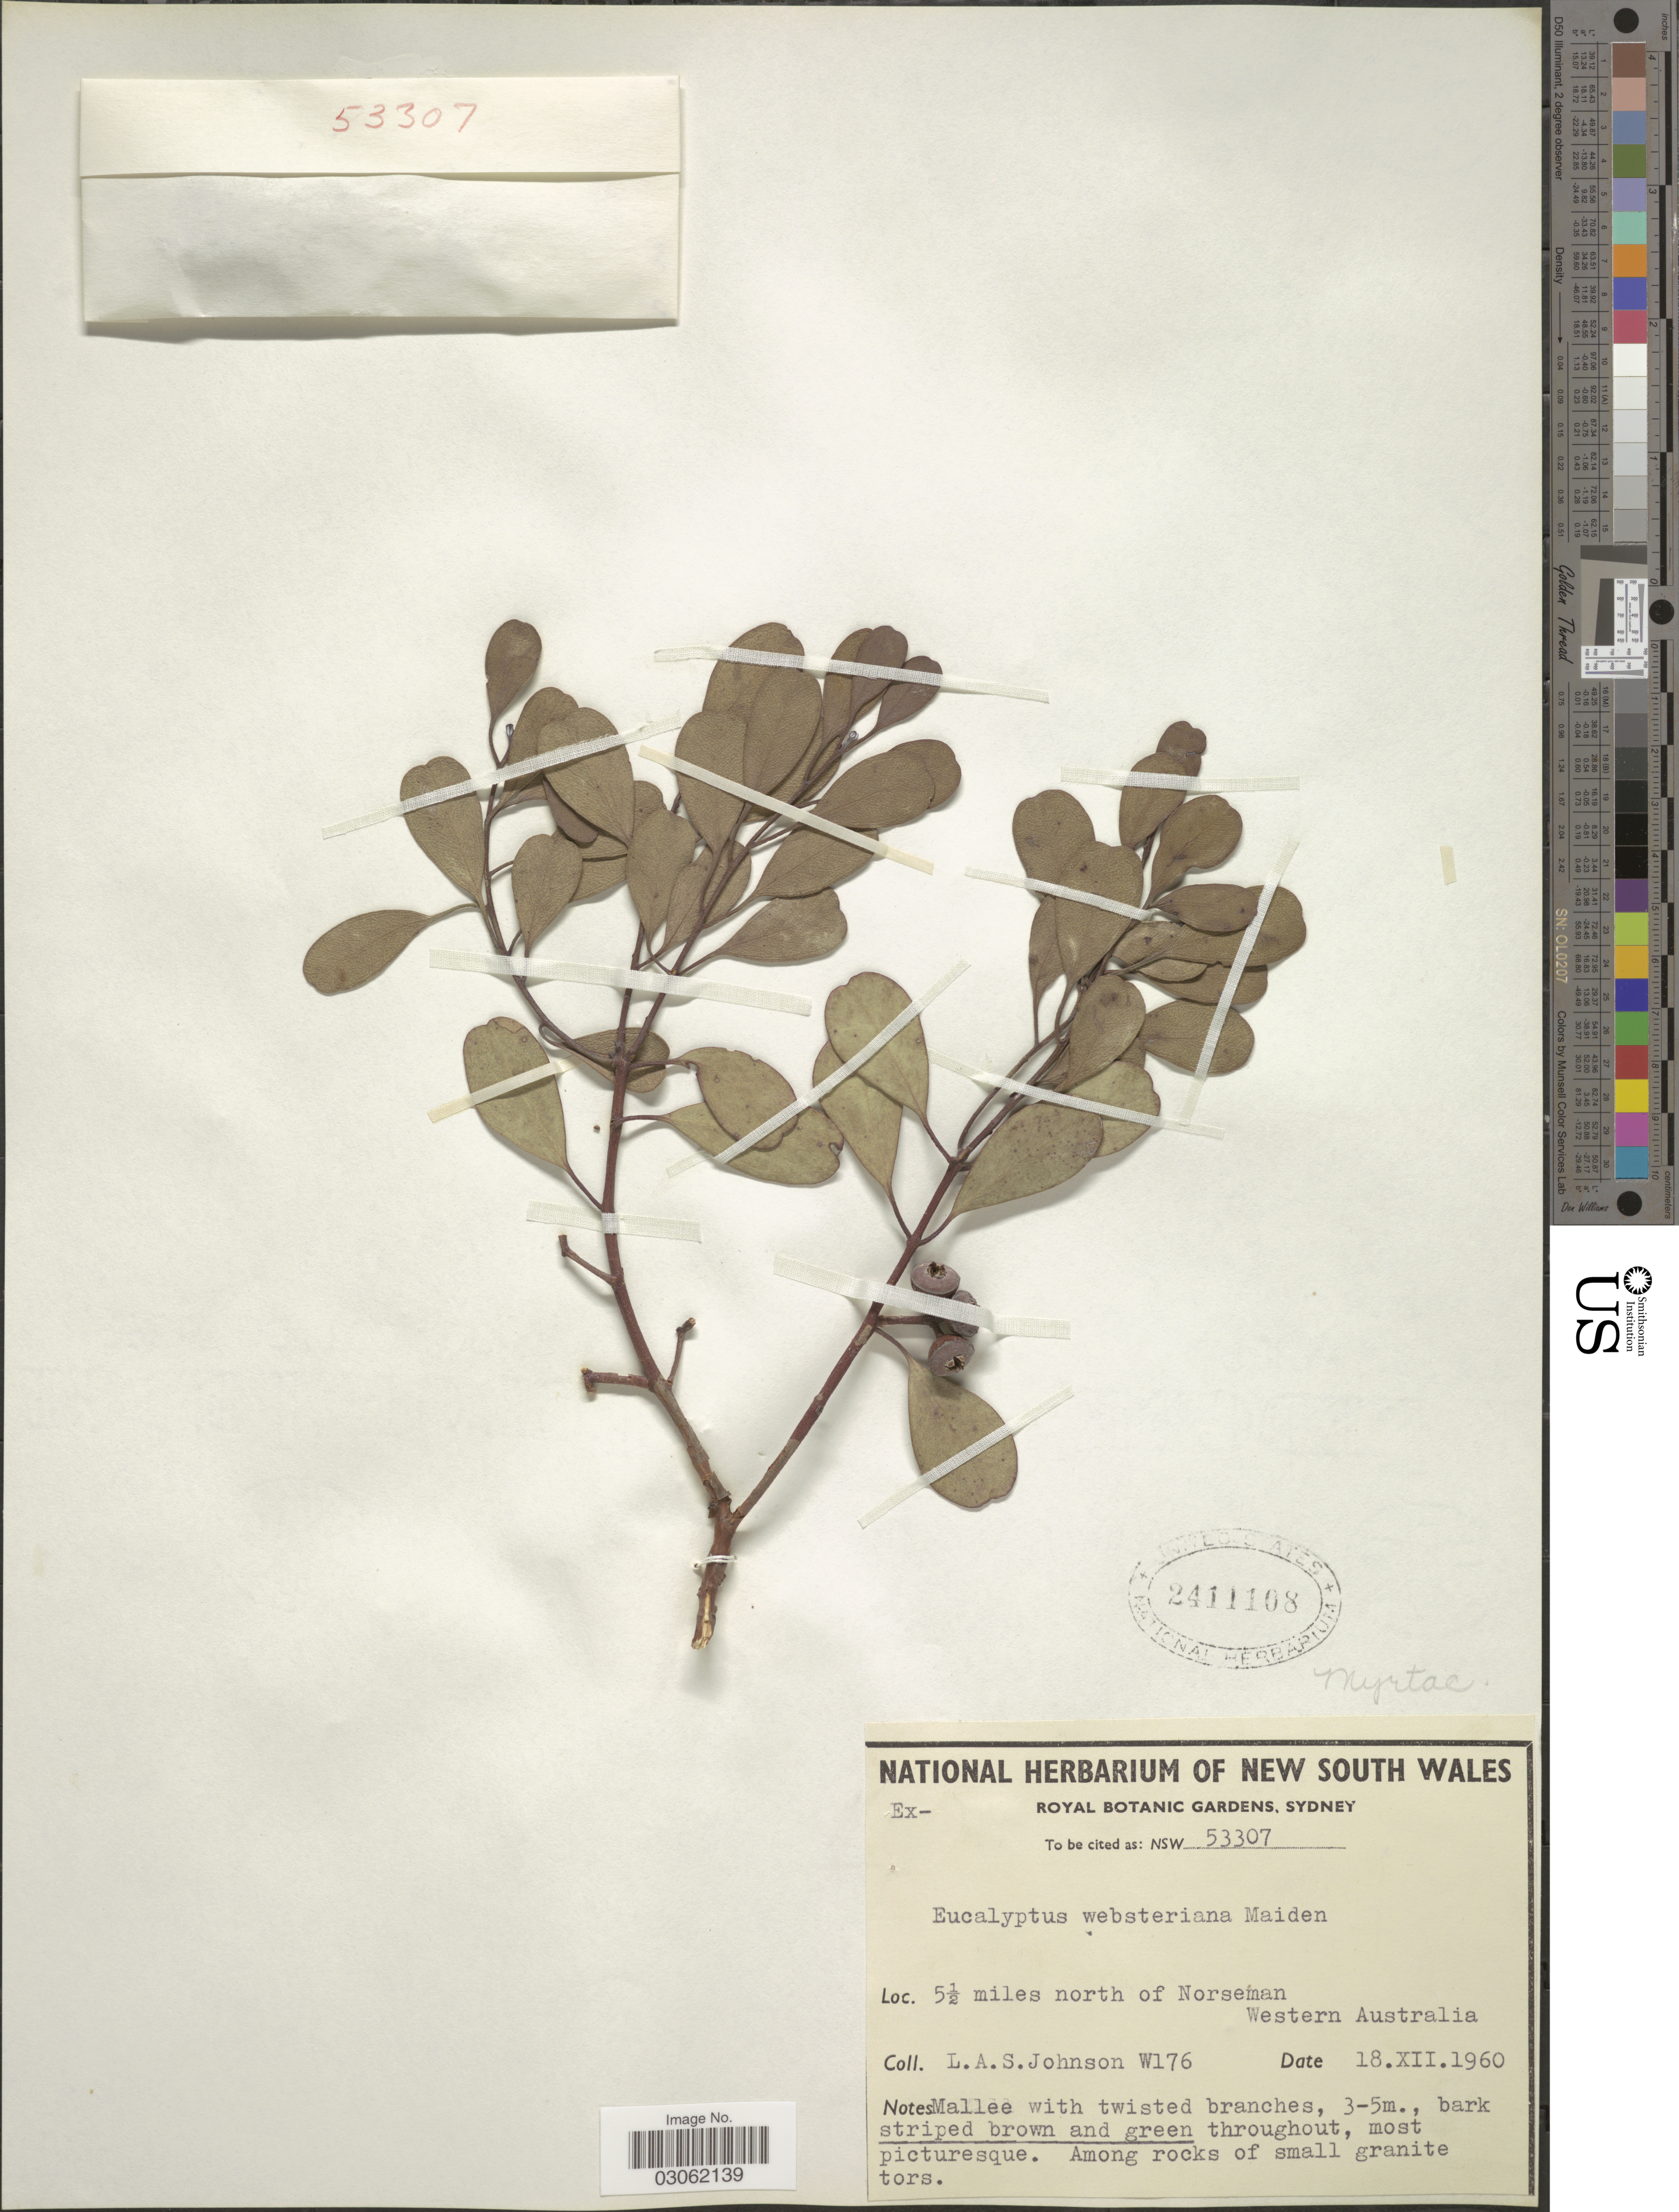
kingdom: Plantae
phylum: Tracheophyta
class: Magnoliopsida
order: Myrtales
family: Myrtaceae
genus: Eucalyptus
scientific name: Eucalyptus websteriana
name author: Maiden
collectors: L. A. S. Johnson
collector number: W176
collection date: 1960-12-18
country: Australia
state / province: Western Australia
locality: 5½ miles north of Norseman.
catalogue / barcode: US 2411108